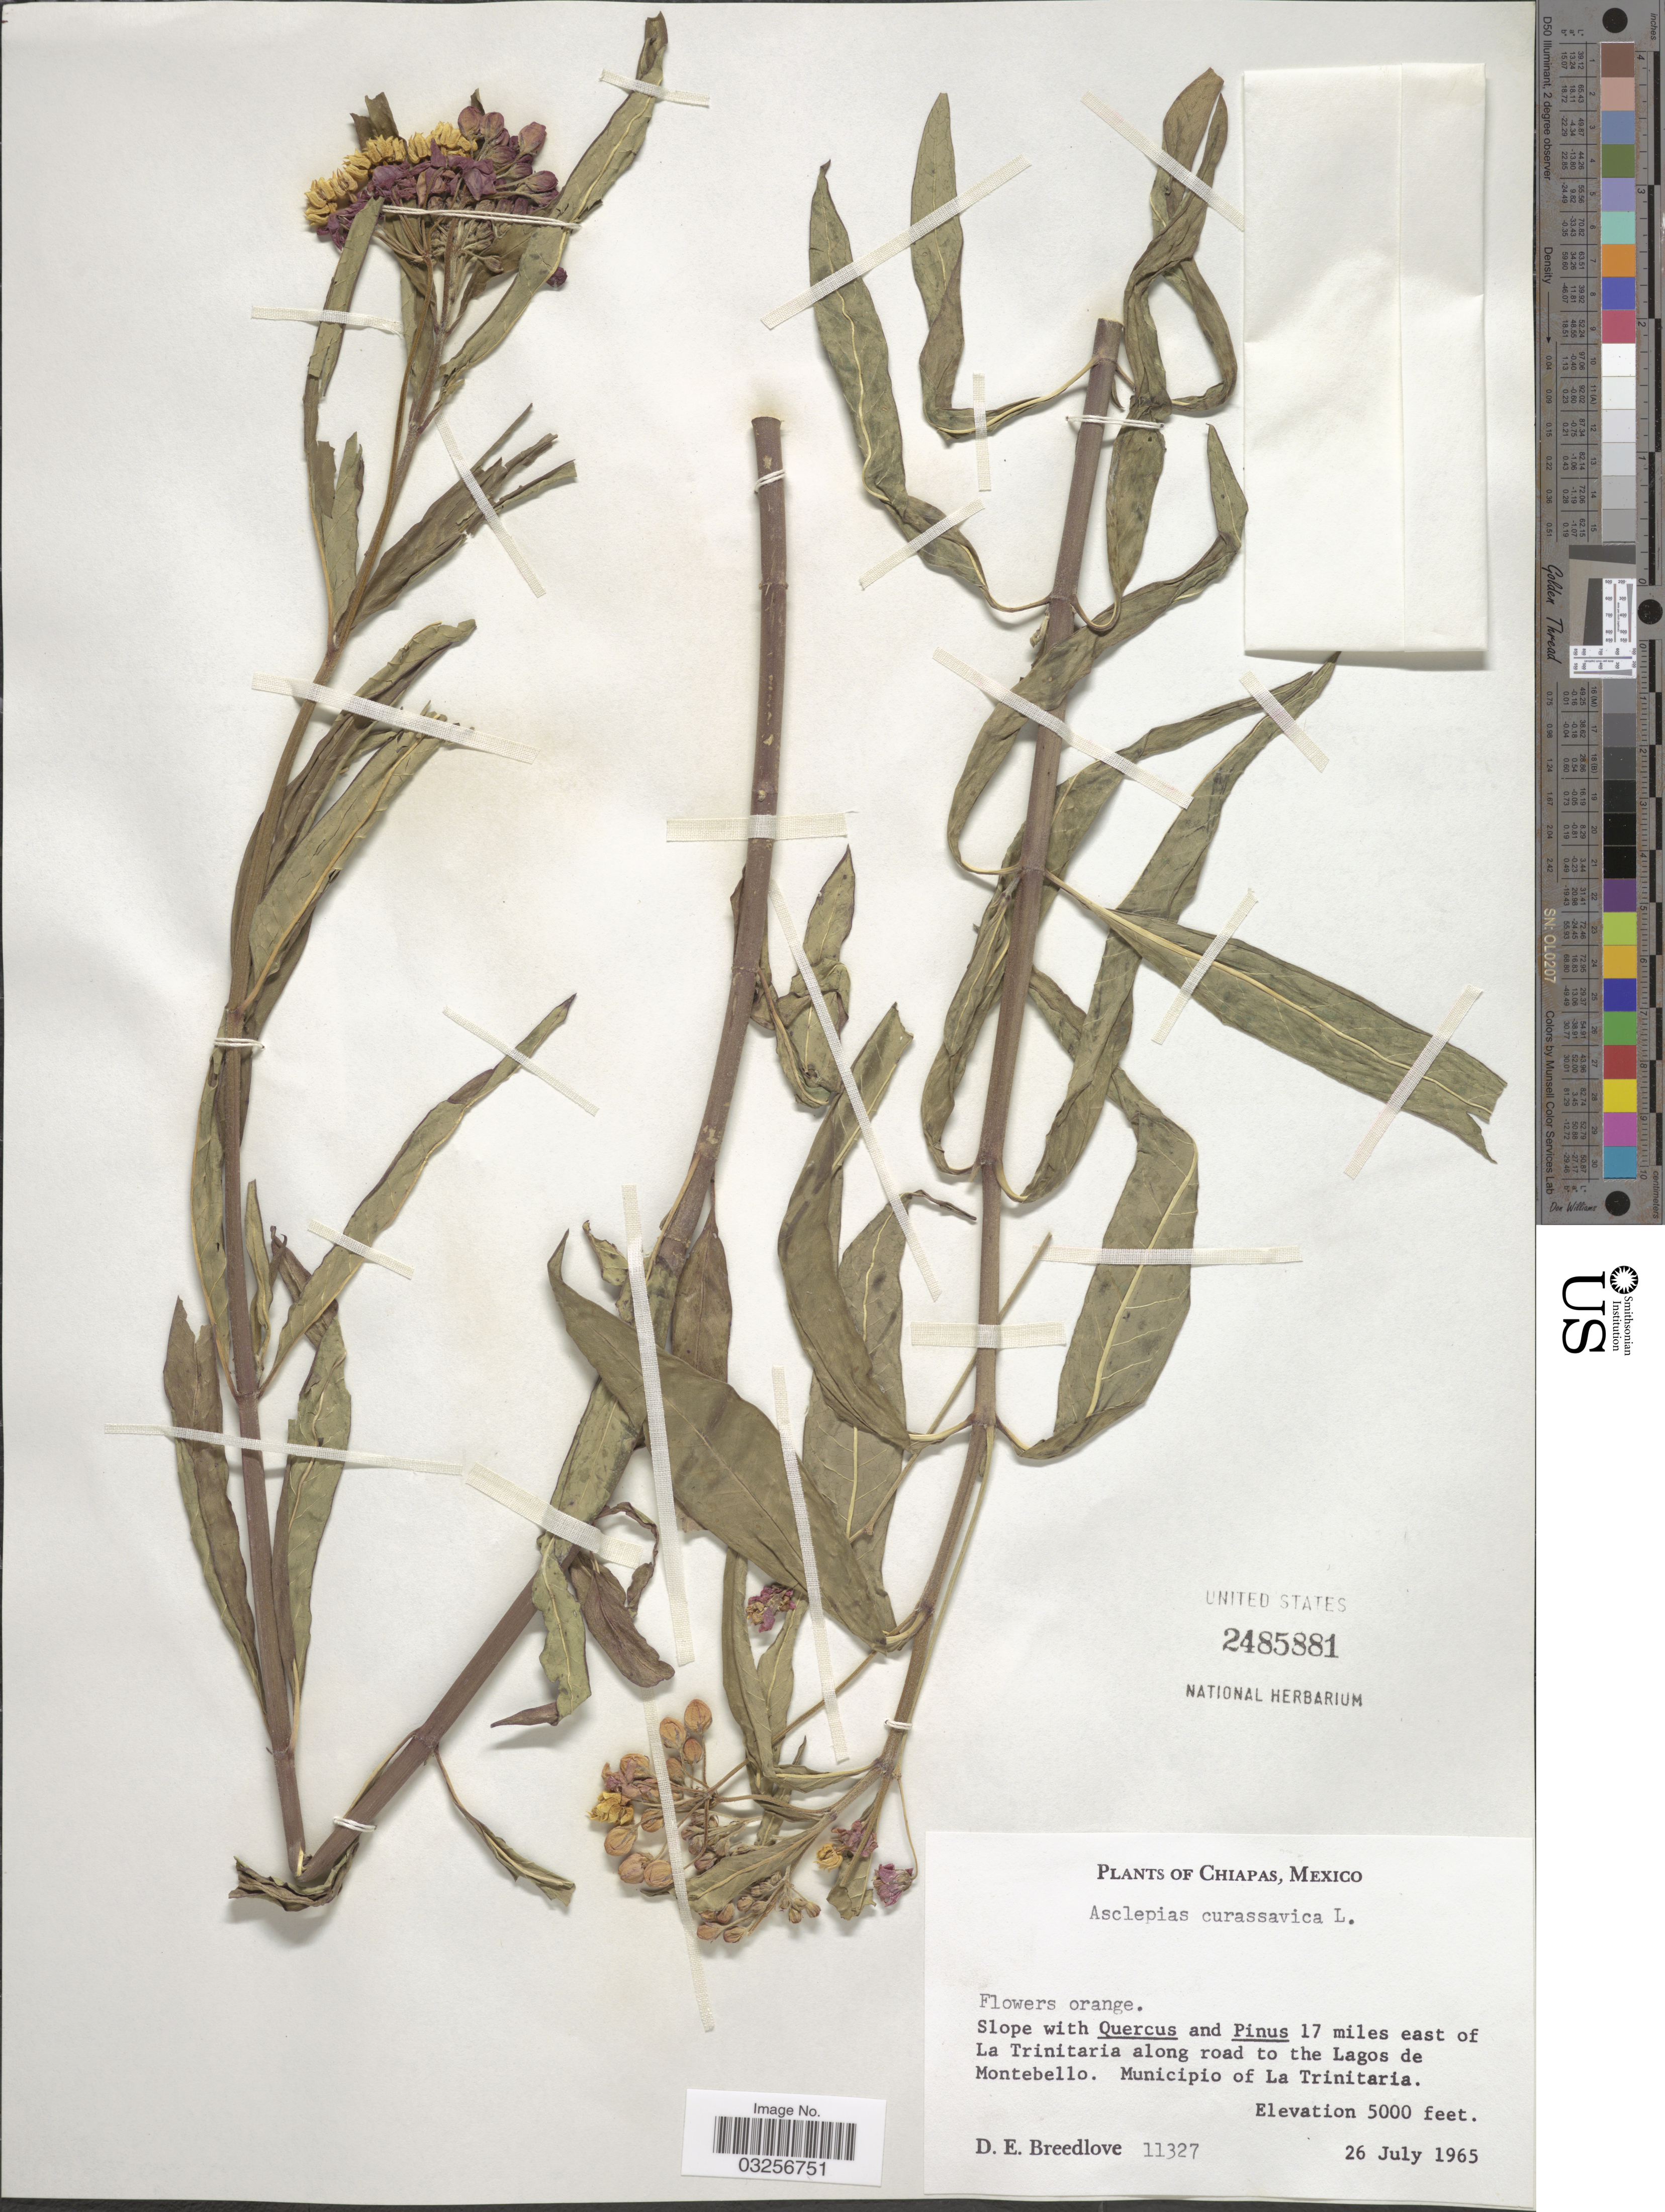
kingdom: Plantae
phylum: Tracheophyta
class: Magnoliopsida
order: Gentianales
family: Apocynaceae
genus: Asclepias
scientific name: Asclepias curassavica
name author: L.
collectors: D. E. Breedlove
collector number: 11327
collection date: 1965-07-26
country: Mexico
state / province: Chiapas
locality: Slope with Quercus and Pinus 17 miles east of La Trinitaria along road to the Lagos de Montebello. Municipio of La Trinitaria.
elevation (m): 1524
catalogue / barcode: US 2485881